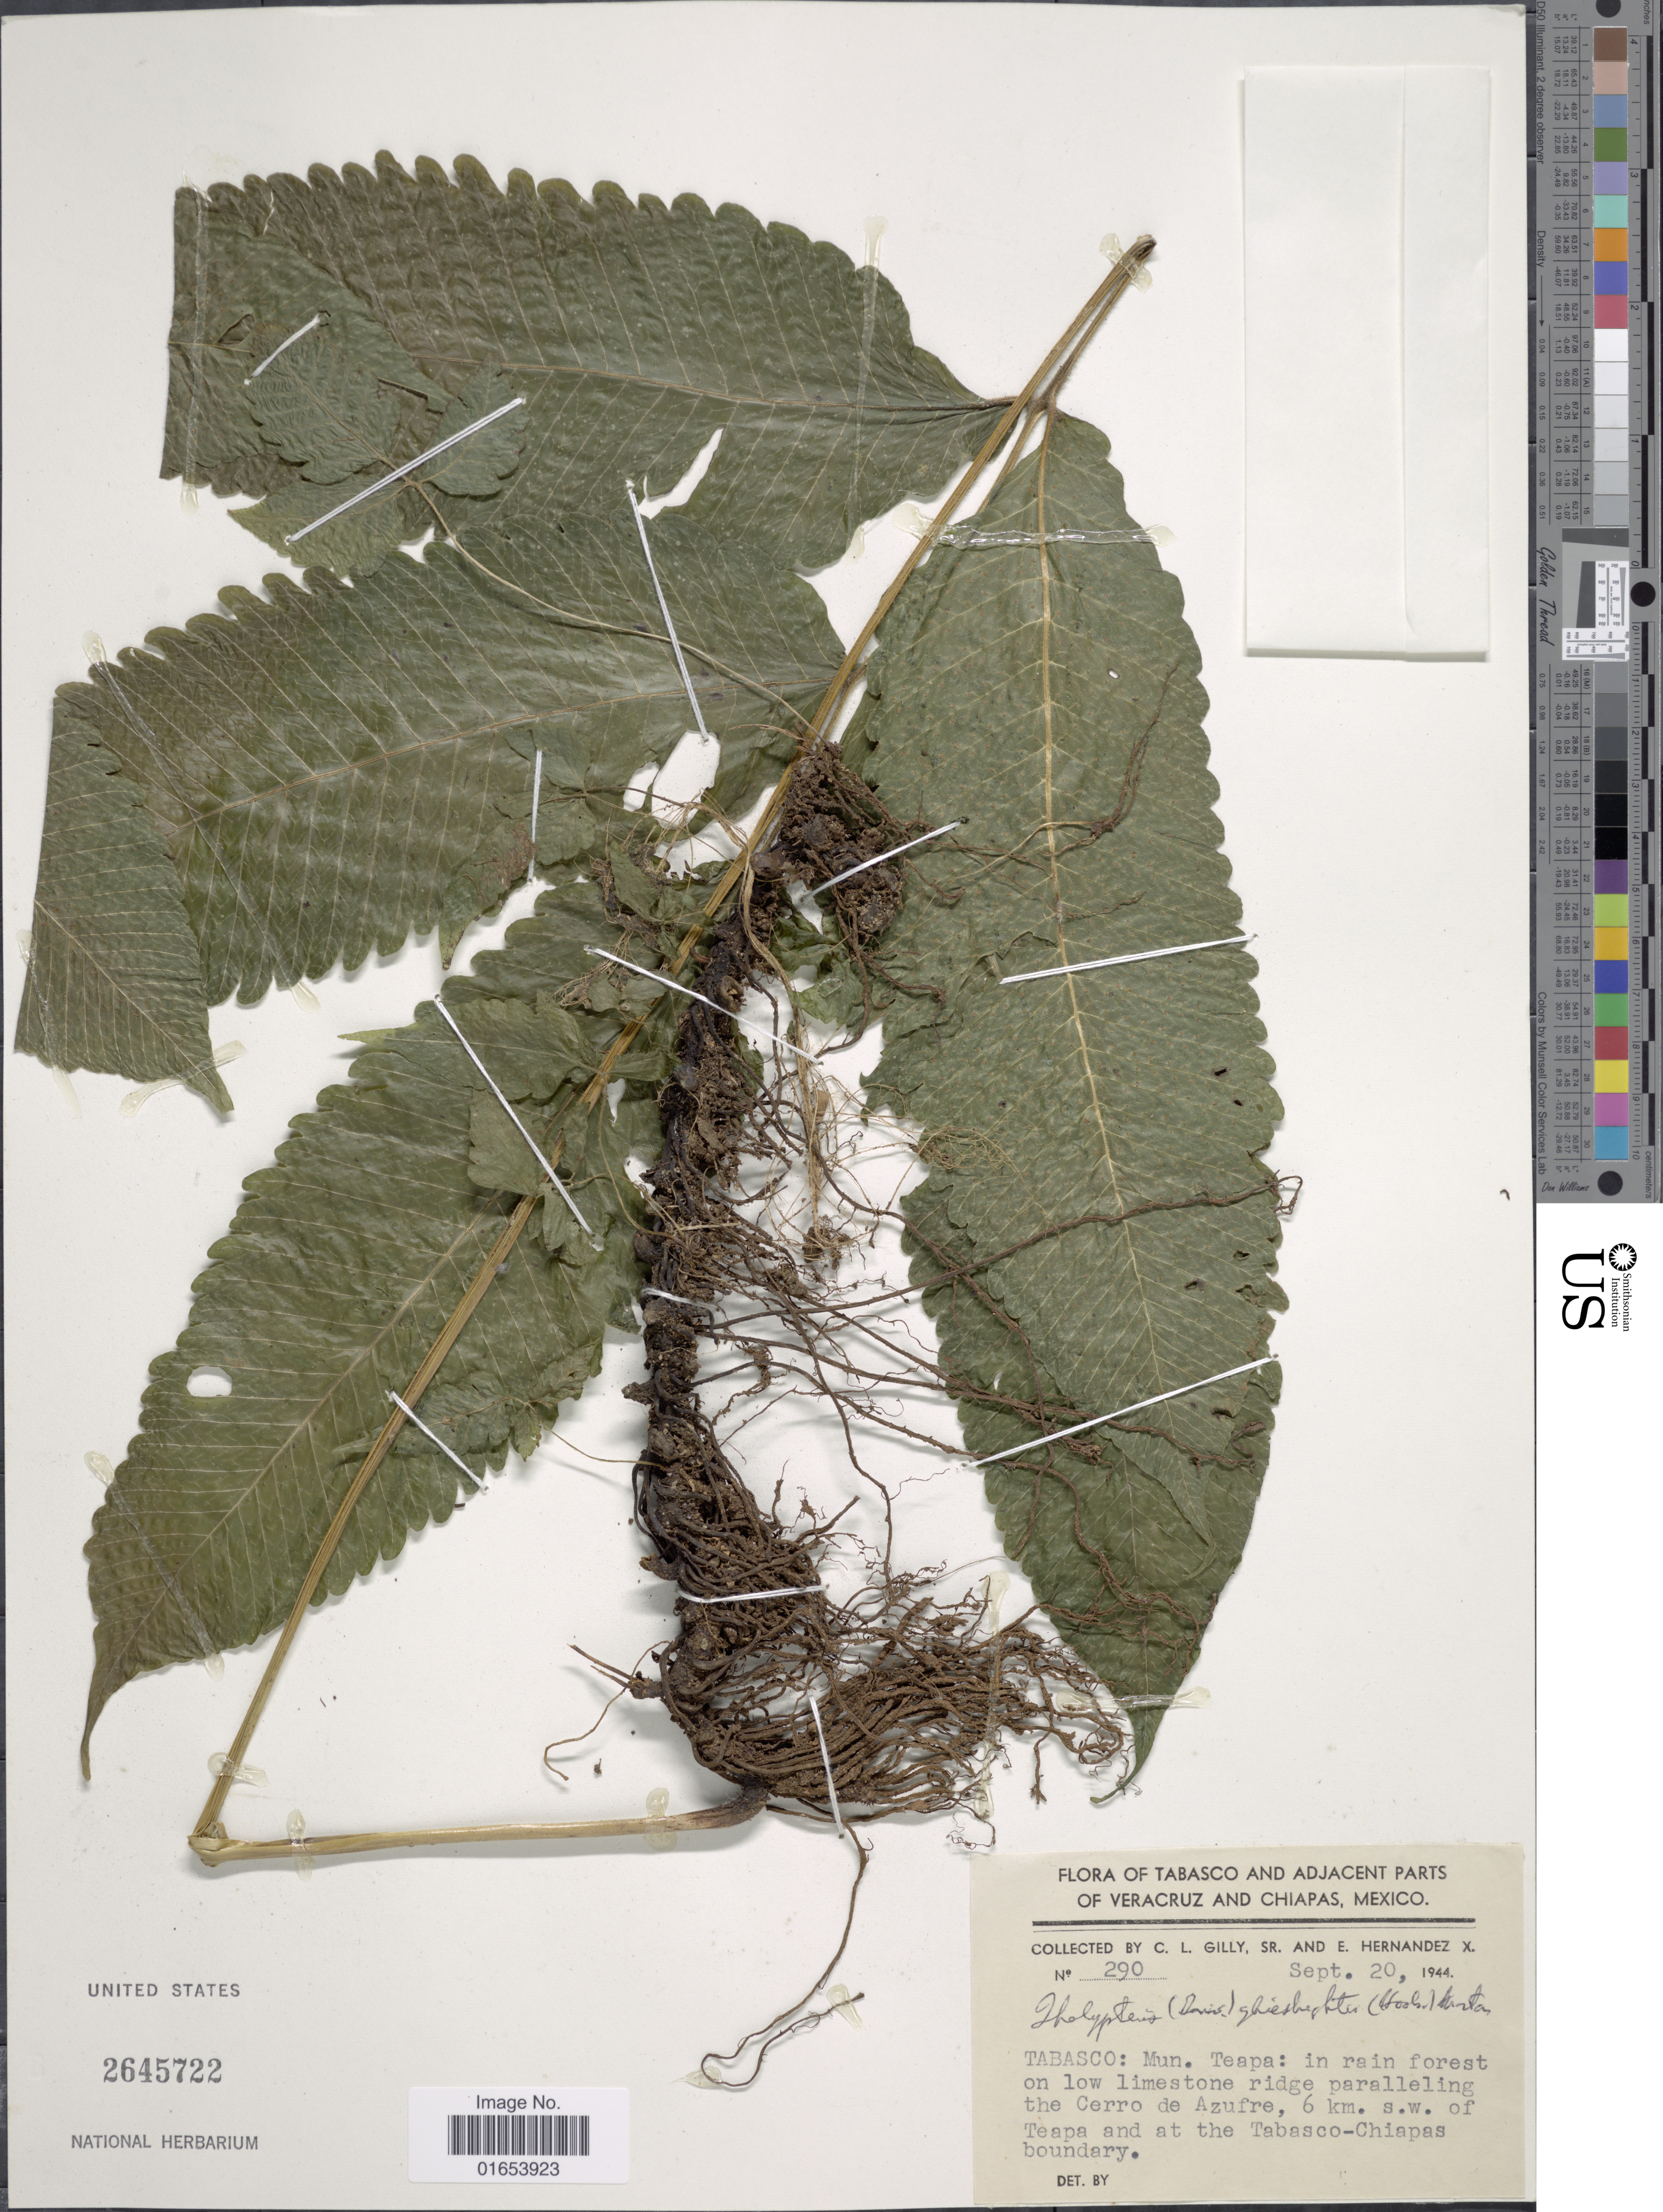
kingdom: Plantae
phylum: Tracheophyta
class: Polypodiopsida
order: Polypodiales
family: Thelypteridaceae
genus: Goniopteris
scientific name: Goniopteris ghiesbreghtii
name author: (Linden) J. Sm.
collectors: C. Gilly & E. Hernandez X.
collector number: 290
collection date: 1944-09-20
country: Mexico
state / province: Tabasco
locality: Tabasco: Mun. Teapa: in rain forest on low limestone ridge paralleling the Cerro de Azufre, 6 km. s. w. of Teapa and at the Tabasco-Chiapas boundary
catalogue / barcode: US 2645722